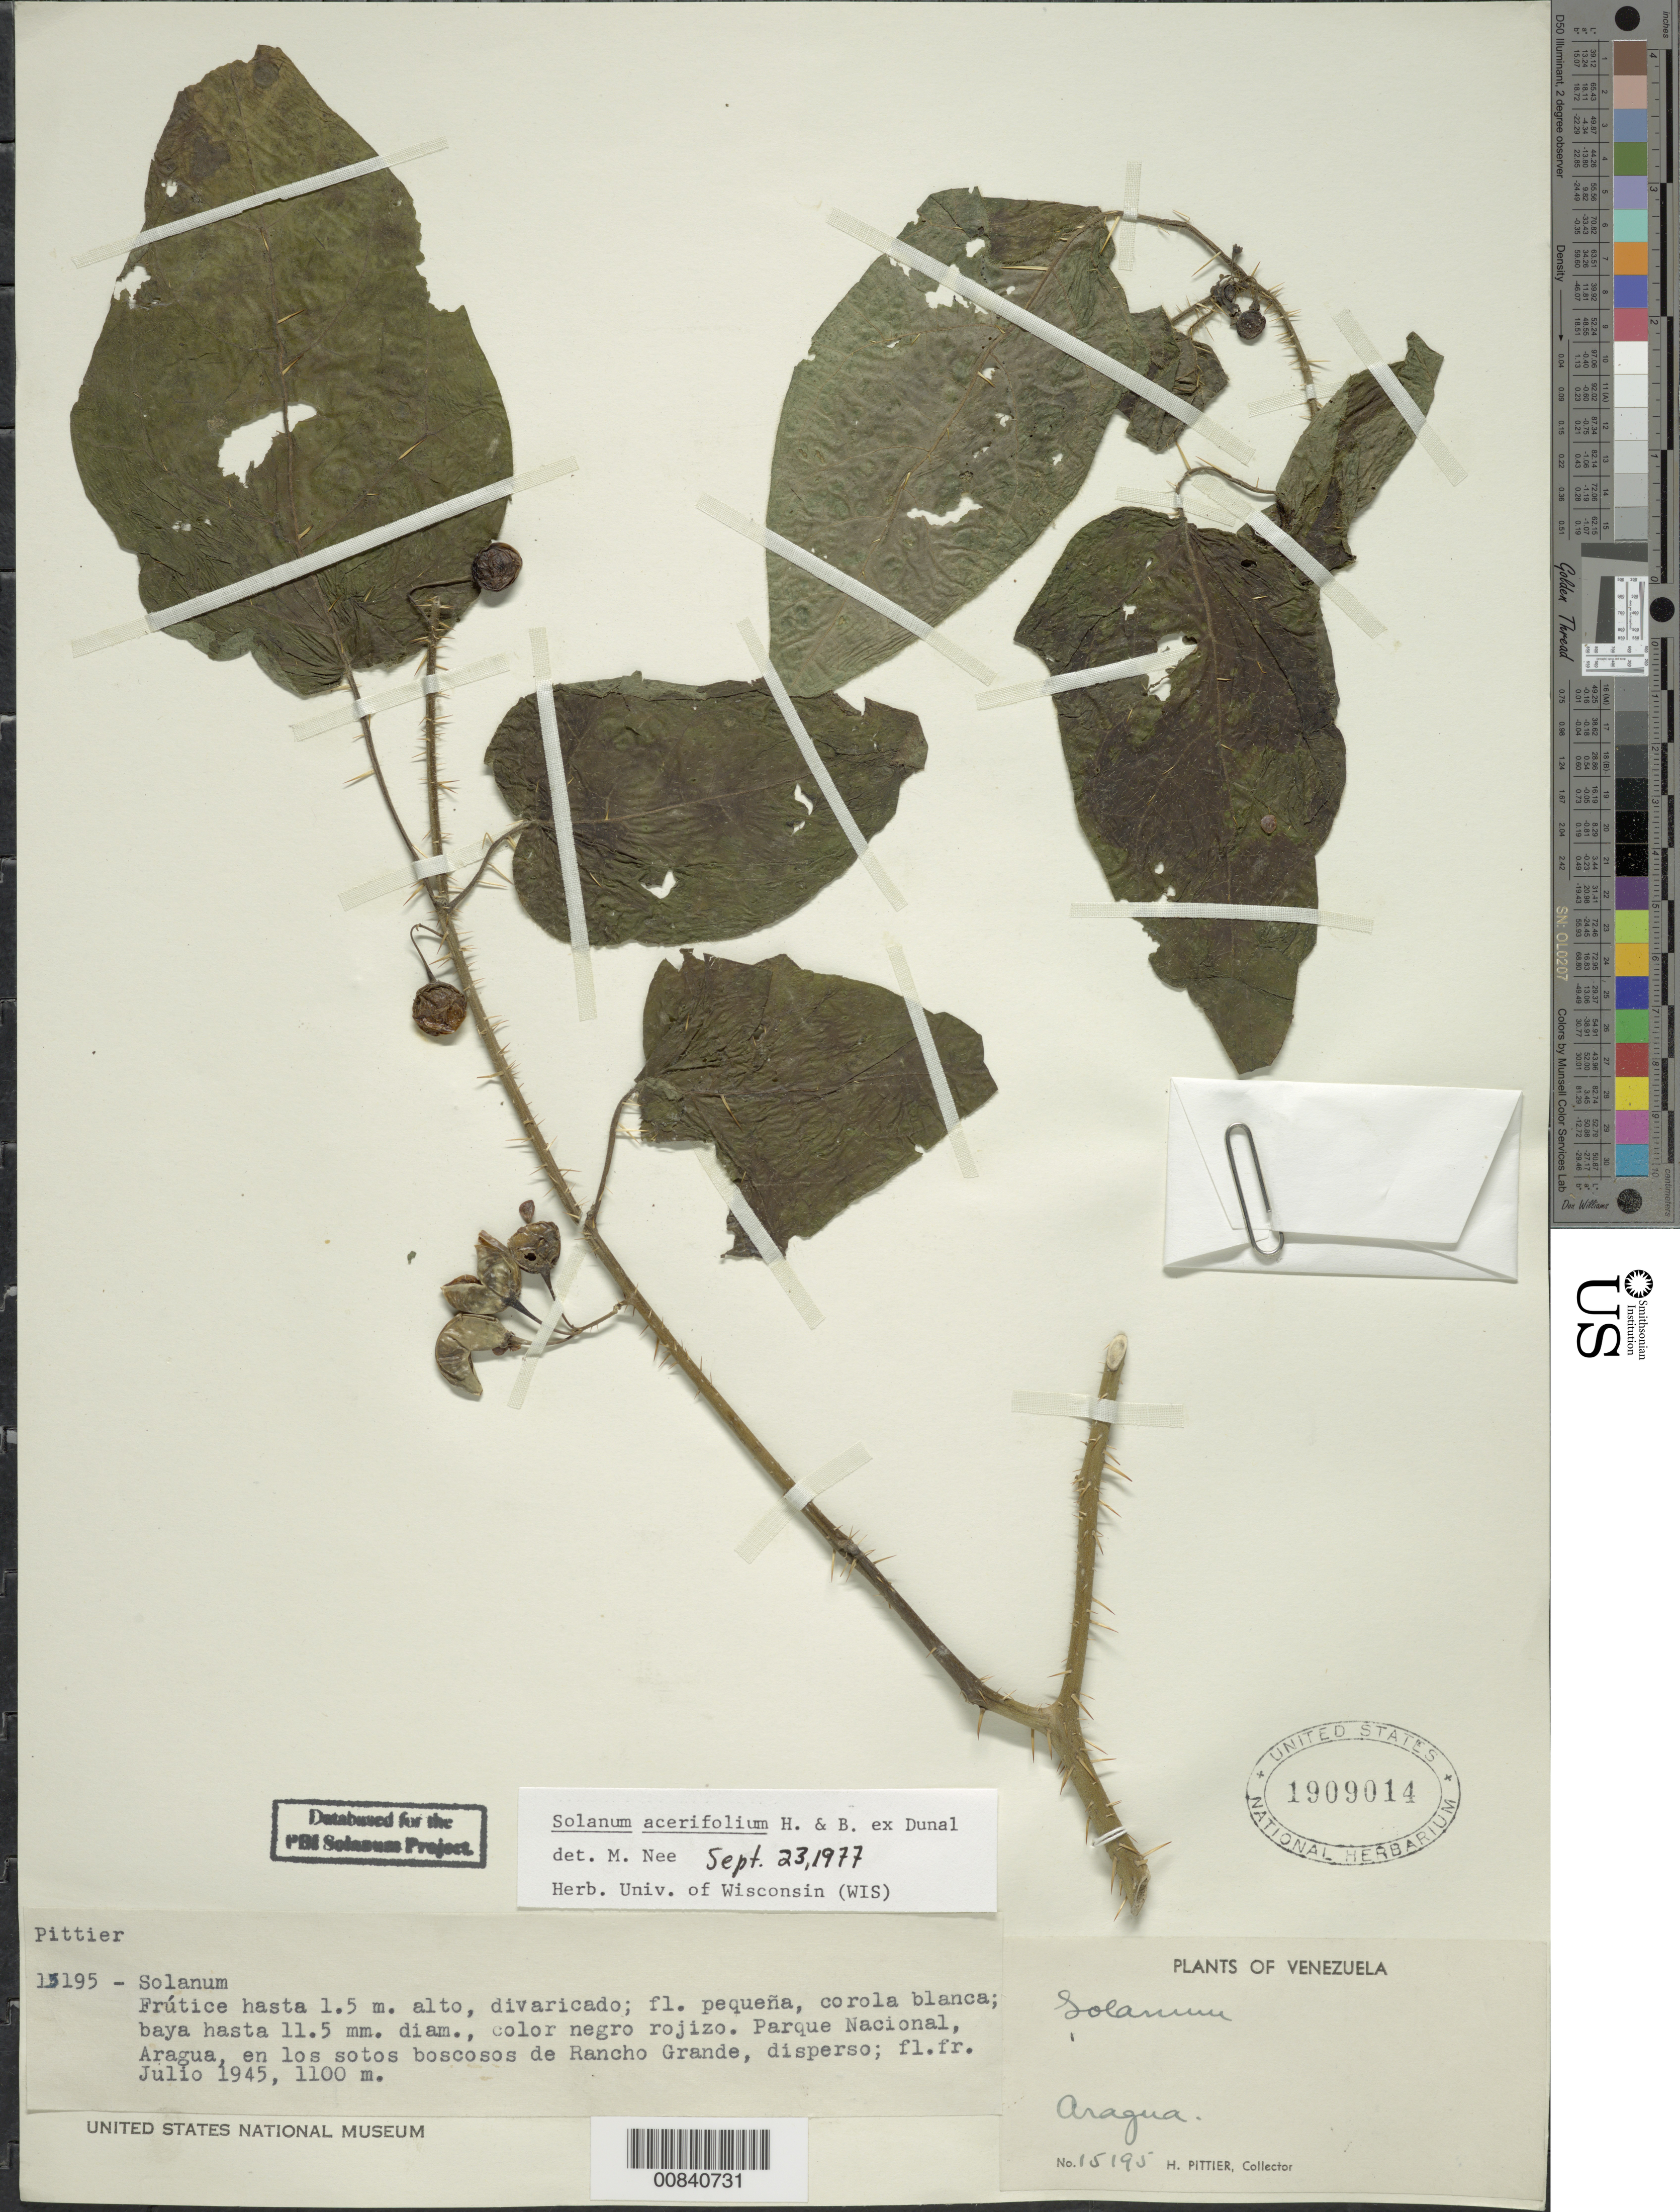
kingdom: Plantae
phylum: Tracheophyta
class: Magnoliopsida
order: Solanales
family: Solanaceae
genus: Solanum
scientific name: Solanum acerifolium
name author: Humb. & Bonpl. ex Dunal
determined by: Nee, Michael H.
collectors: H. F. Pittier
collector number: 15195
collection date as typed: Jul 1945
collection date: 1945-07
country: Venezuela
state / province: Aragua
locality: Parque Nacional, Aragua, en los sotos boscosos de Rancho Grande, disperso; fl. fr.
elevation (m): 1100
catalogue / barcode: US 1909014